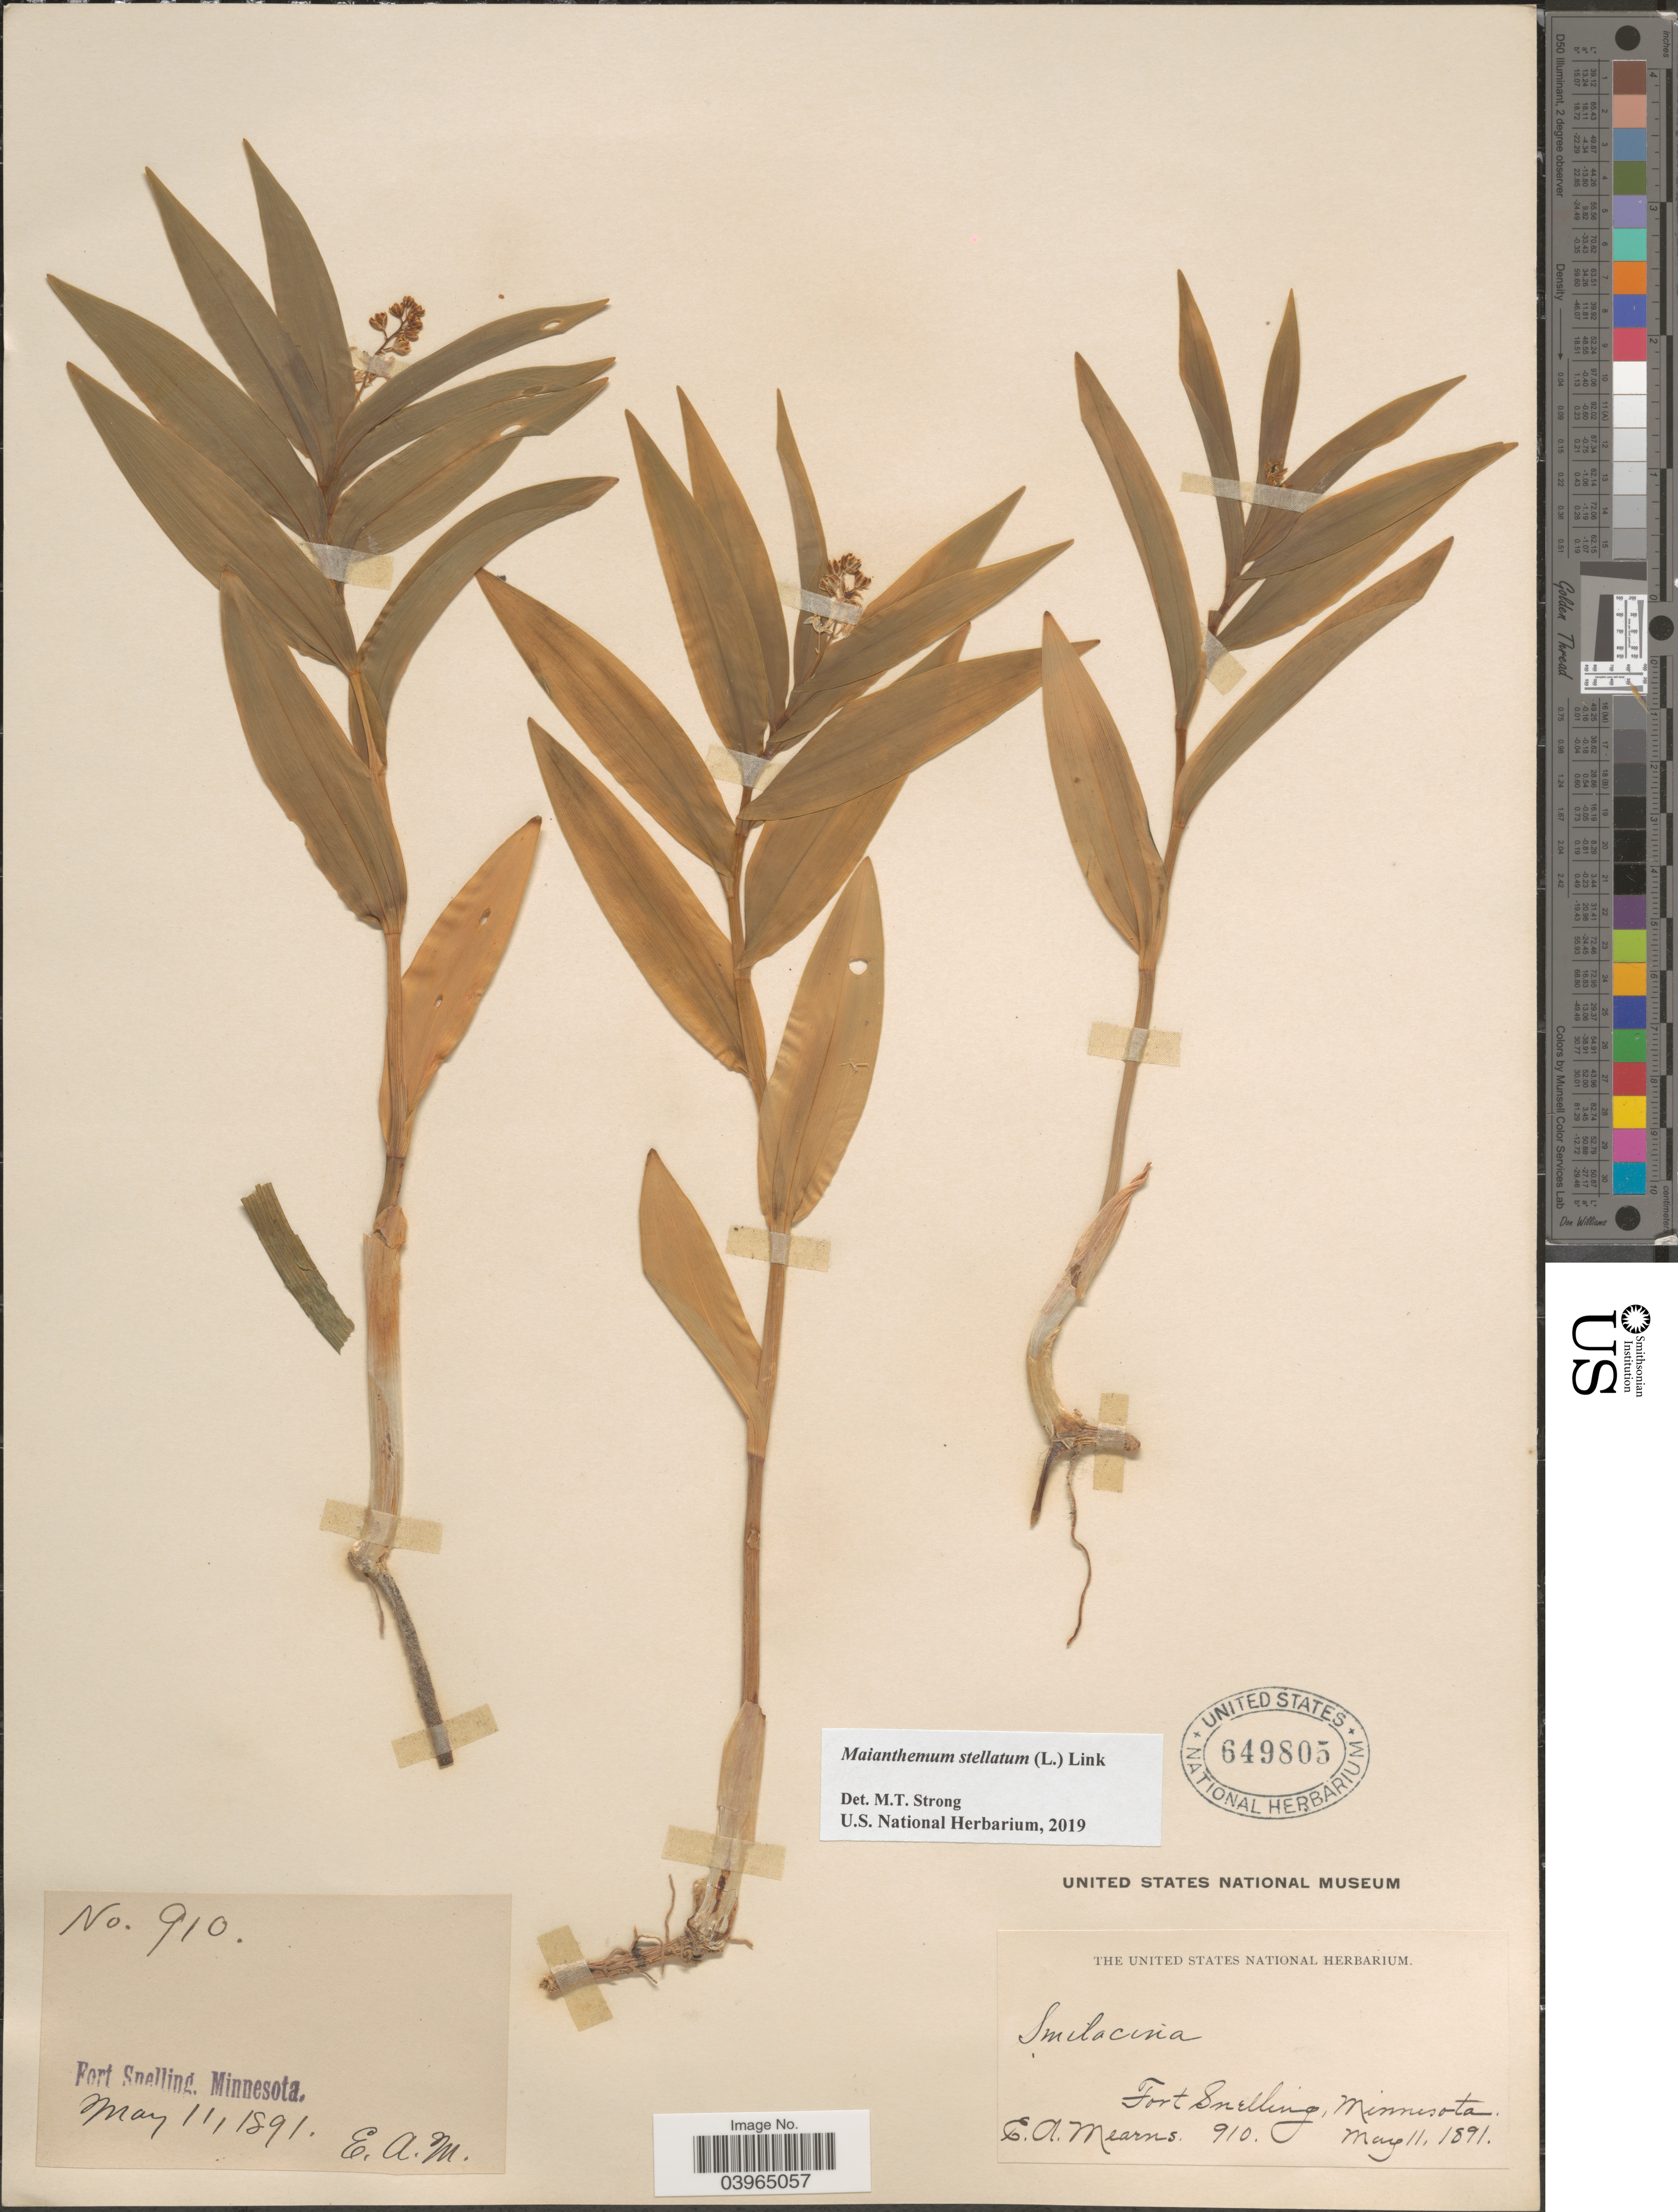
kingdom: Plantae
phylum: Tracheophyta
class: Liliopsida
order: Asparagales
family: Asparagaceae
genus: Maianthemum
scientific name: Maianthemum stellatum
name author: (L.) Link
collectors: E. A. Mearns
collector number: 910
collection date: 1891-05-11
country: United States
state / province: Minnesota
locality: Fort Snelling.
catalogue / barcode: US 649805